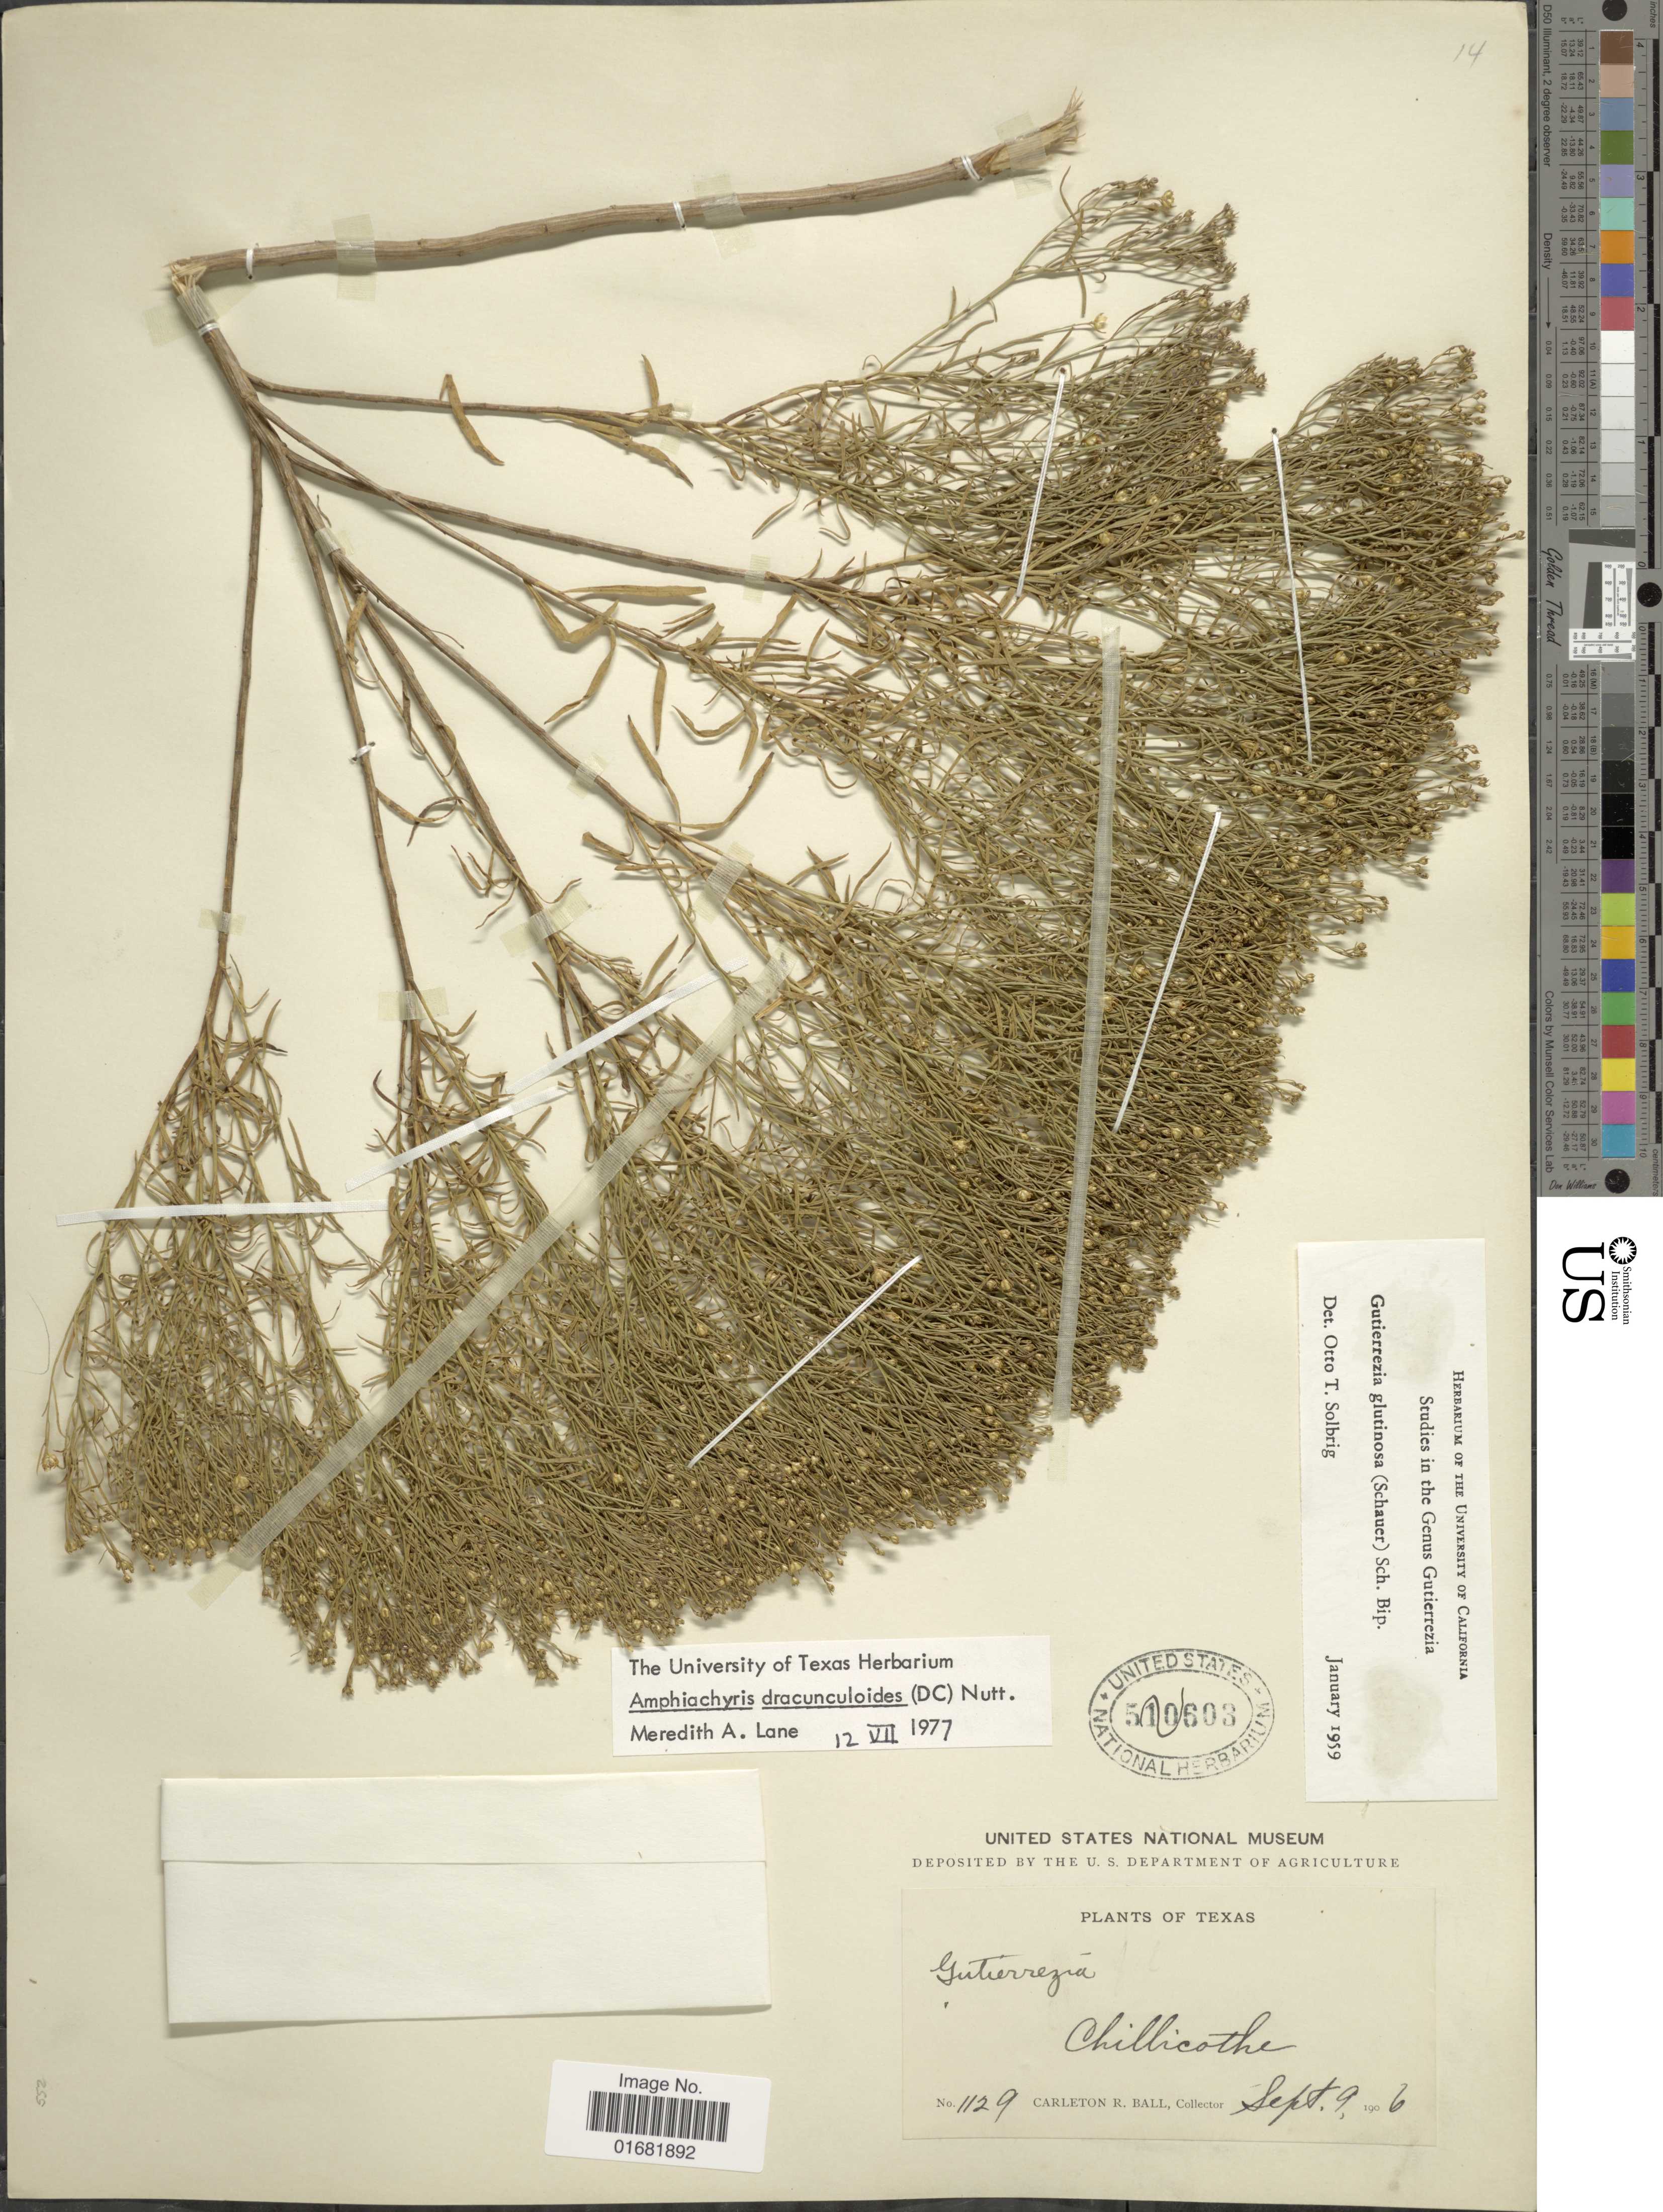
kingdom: Plantae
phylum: Tracheophyta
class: Magnoliopsida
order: Asterales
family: Asteraceae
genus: Amphiachyris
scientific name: Amphiachyris dracunculoides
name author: (DC.) Nutt.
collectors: C. R. Ball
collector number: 1129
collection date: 1906-09-09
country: United States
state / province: Texas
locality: Chillicothe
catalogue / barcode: US 510603